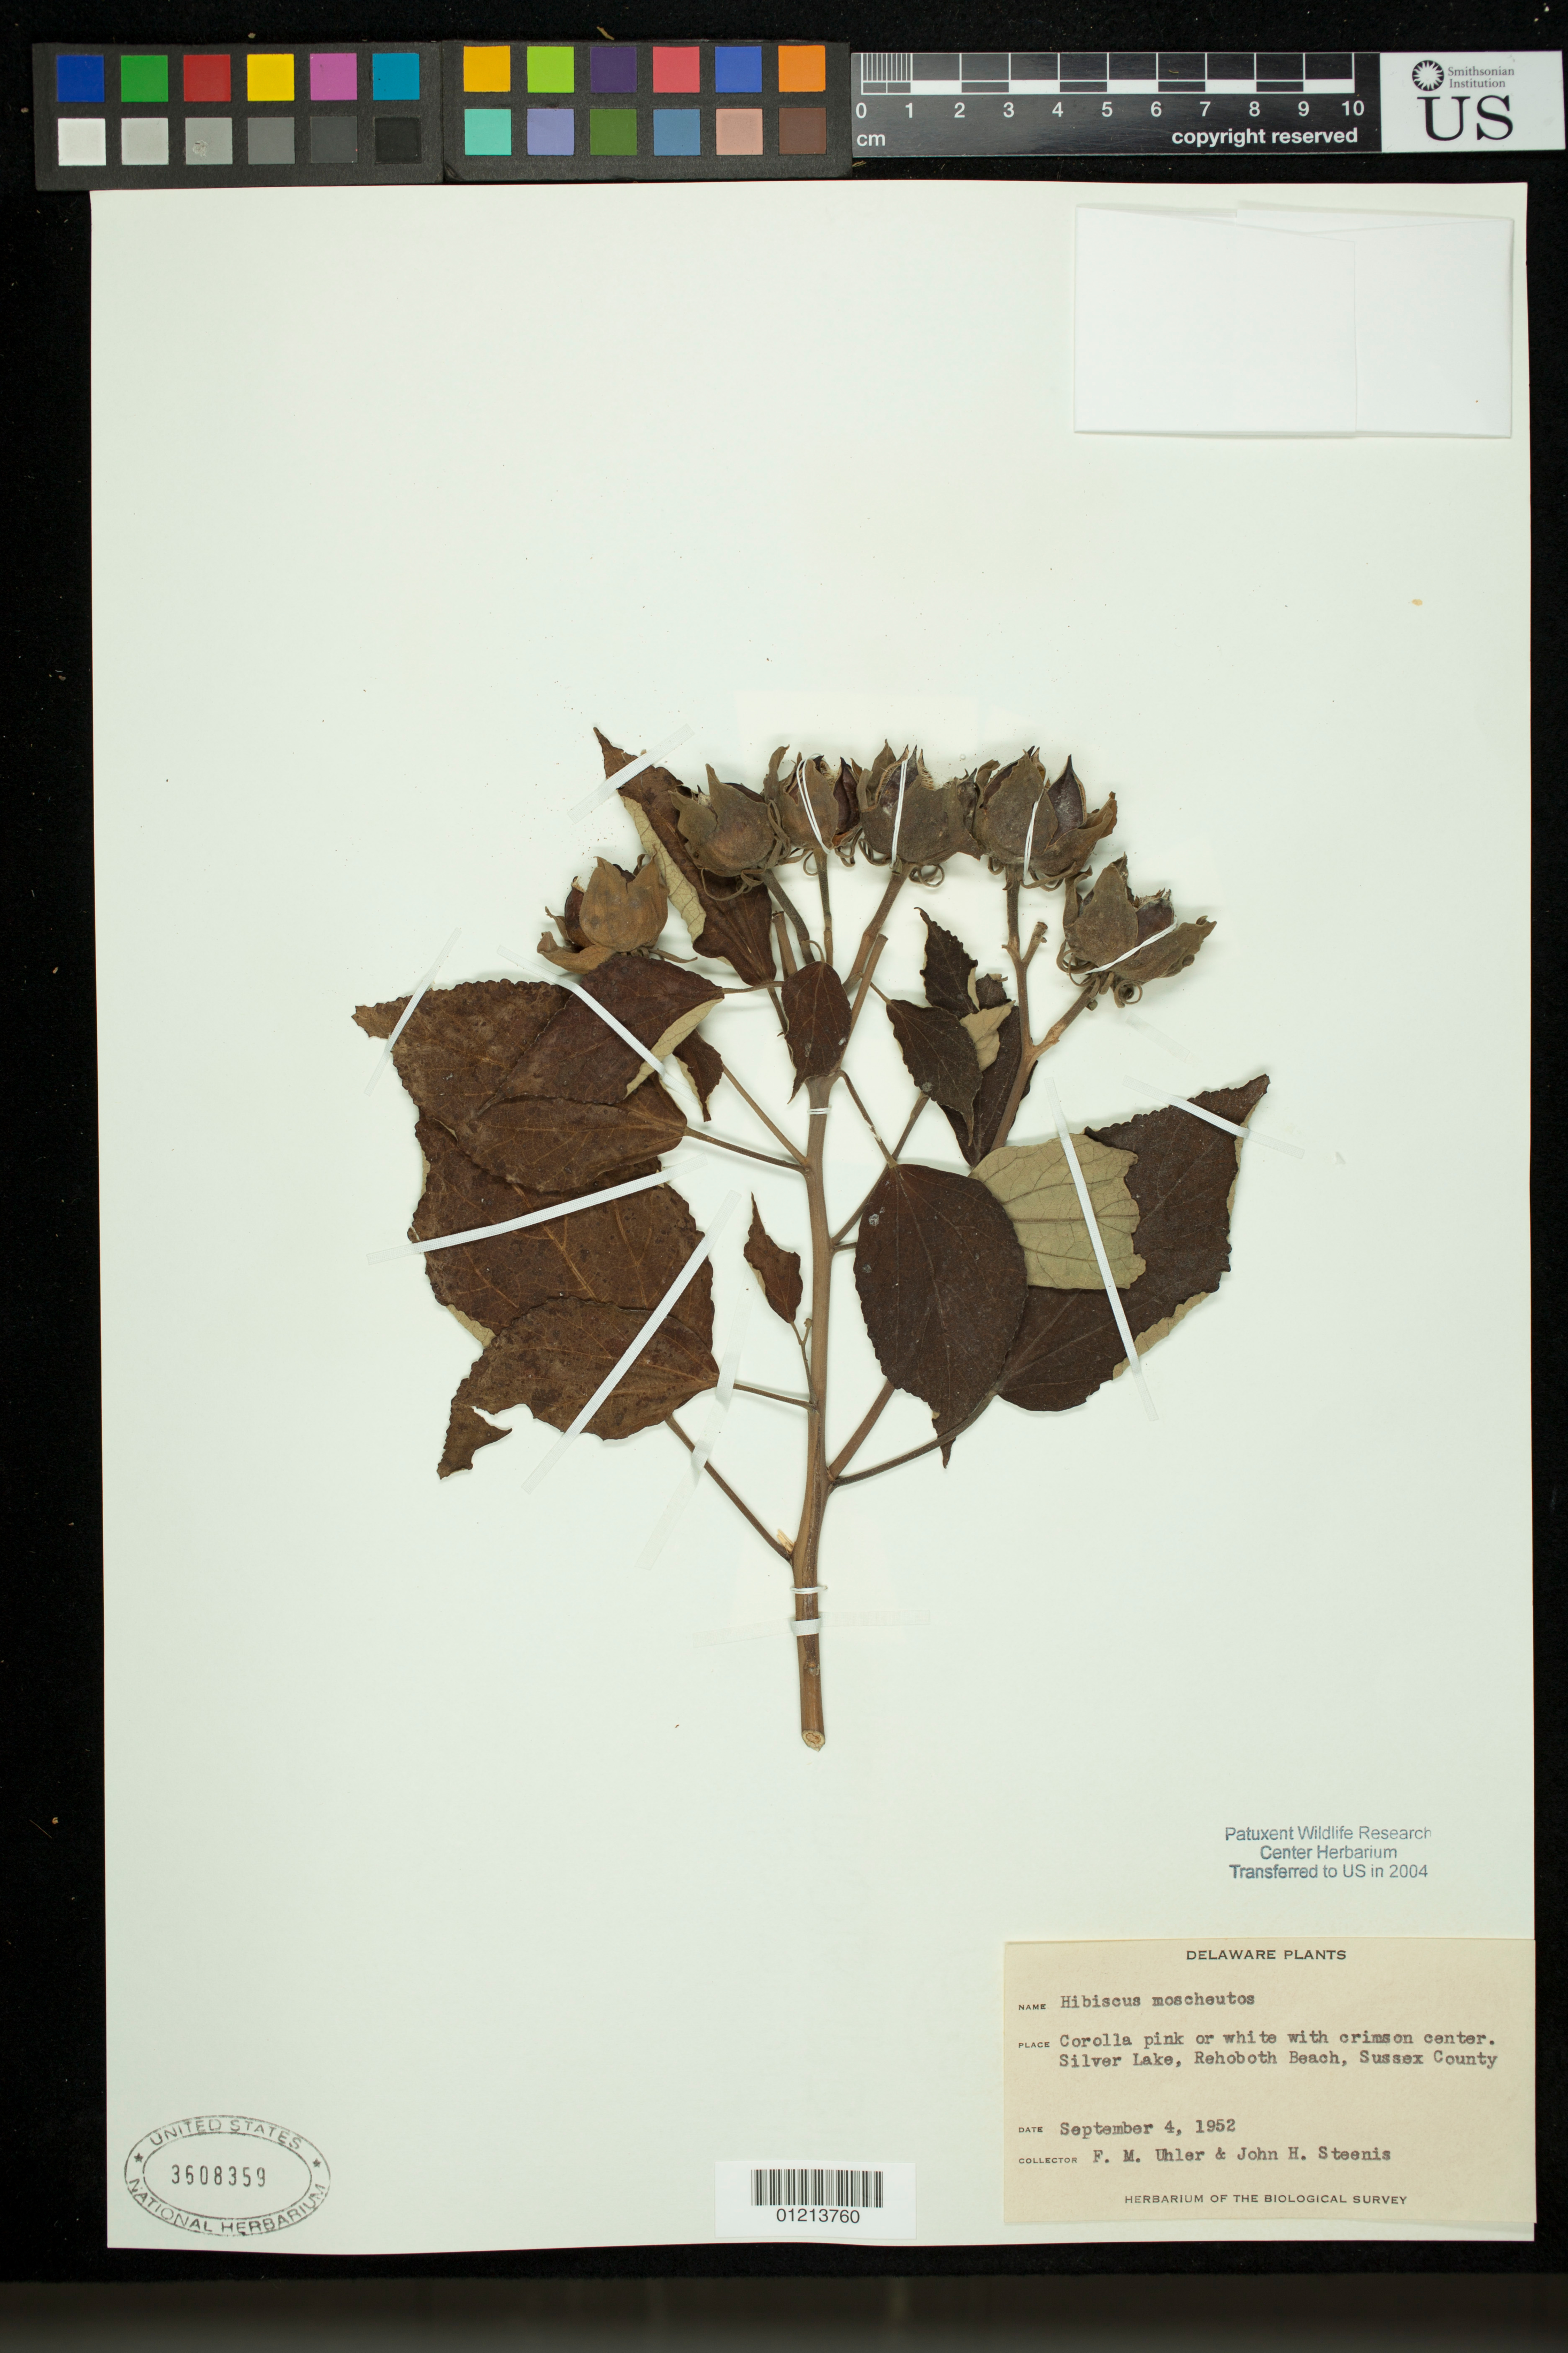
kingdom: Plantae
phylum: Tracheophyta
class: Magnoliopsida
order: Malvales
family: Malvaceae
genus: Hibiscus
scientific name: Hibiscus moscheutos subsp. moscheutos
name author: L.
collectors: F. M. Uhler & J. H. Steenis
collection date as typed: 09 Apr 1952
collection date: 1952-04-09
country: United States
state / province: Delaware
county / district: Sussex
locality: Silver Lake, Rehoboth Beach, Sussex County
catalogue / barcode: US 3508359